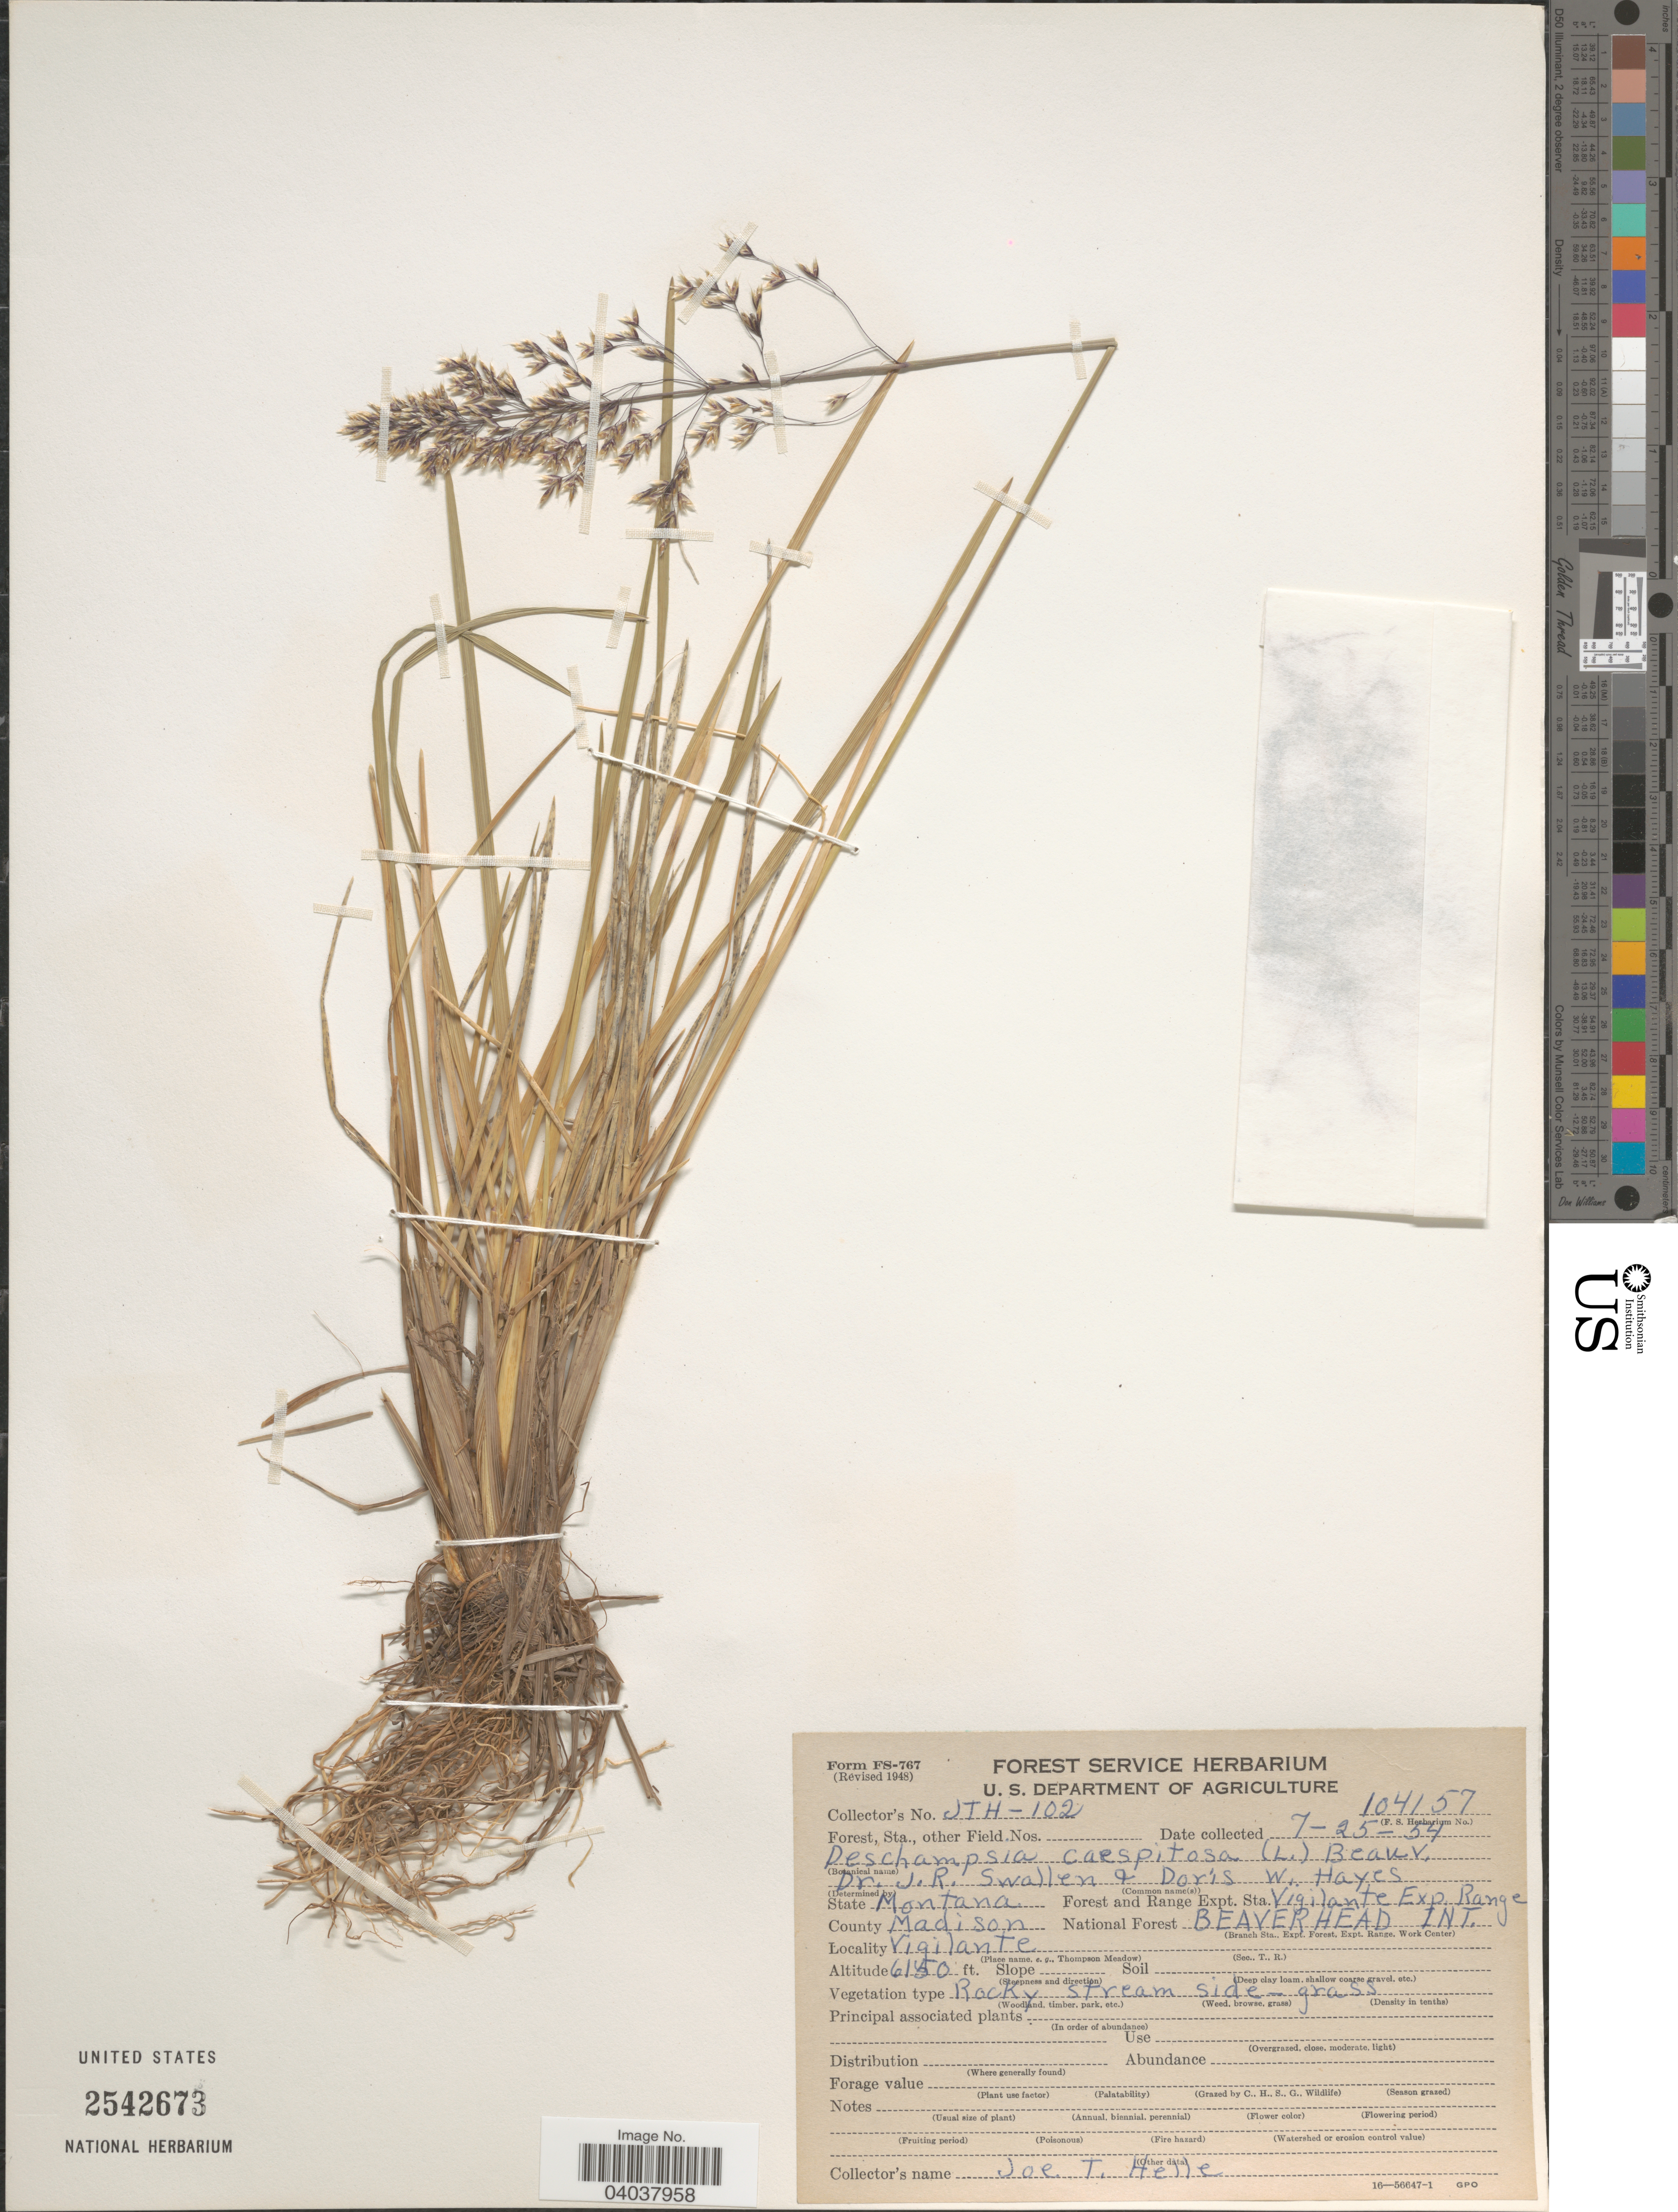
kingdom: Plantae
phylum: Tracheophyta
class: Liliopsida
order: Poales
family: Poaceae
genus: Deschampsia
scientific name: Deschampsia cespitosa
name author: (L.) P. Beauv.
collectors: J. Helle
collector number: JTH-102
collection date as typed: Transcribed d/m/y: 25/7/54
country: United States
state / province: Montana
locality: Forest and Range Expt. Sta. Vigilante Exp Range. County Madison. National Forest Beaverhead Int. Vigilante.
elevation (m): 1875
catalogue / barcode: US 2542673